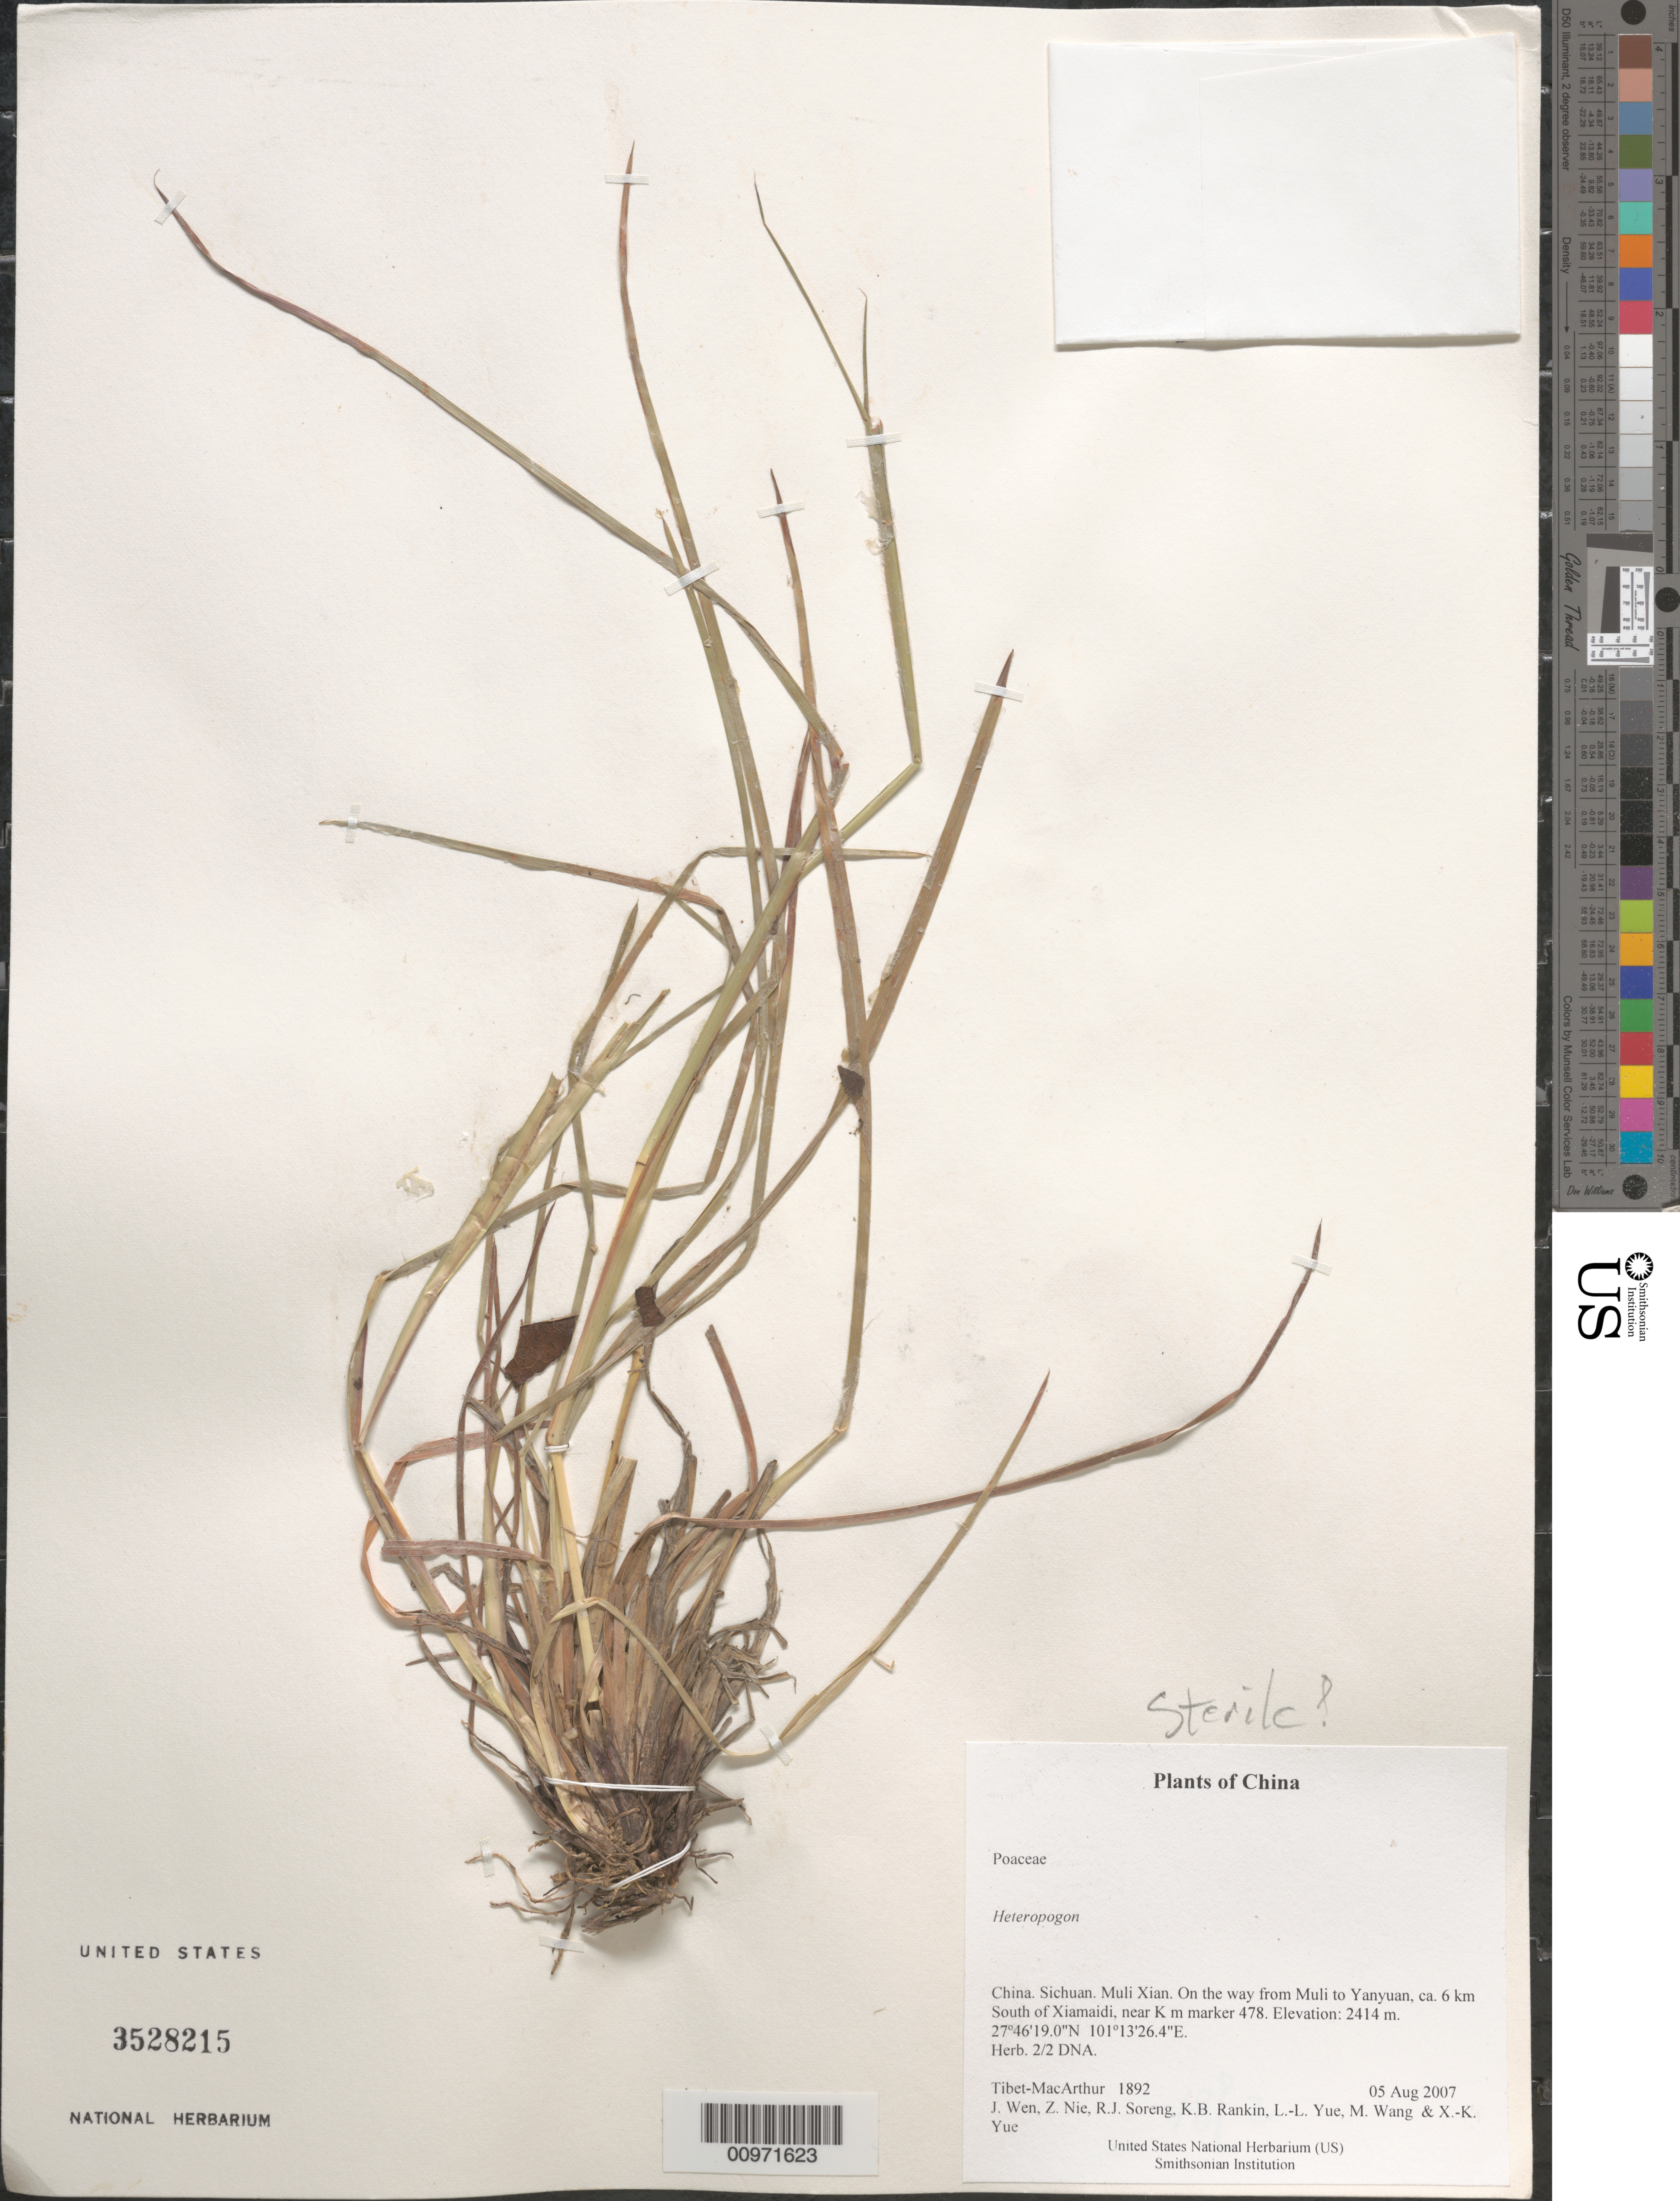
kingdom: Plantae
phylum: Tracheophyta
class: Liliopsida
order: Poales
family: Poaceae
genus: Heteropogon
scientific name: Heteropogon contortus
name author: (L.) P. Beauv. ex Roem. & Schult.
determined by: Soreng, Robert J., Research Associate (BOT), Smithsonian Institution - National Museum of Natural History (UNITED STATES)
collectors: Tibet-MacArthur, J. Wen, Z. Nie, R. J. Soreng, K. Rankin, L. Yue, M. Wang & X. Yue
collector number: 1892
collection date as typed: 05 Aug 2007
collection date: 2007-08-05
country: China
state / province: Sichuan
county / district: Muli Xian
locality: On the way from Muli to Yanyuan, ca. 6 km South of Xiamaidi, near K m marker 478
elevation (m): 2414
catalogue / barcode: US 3528215